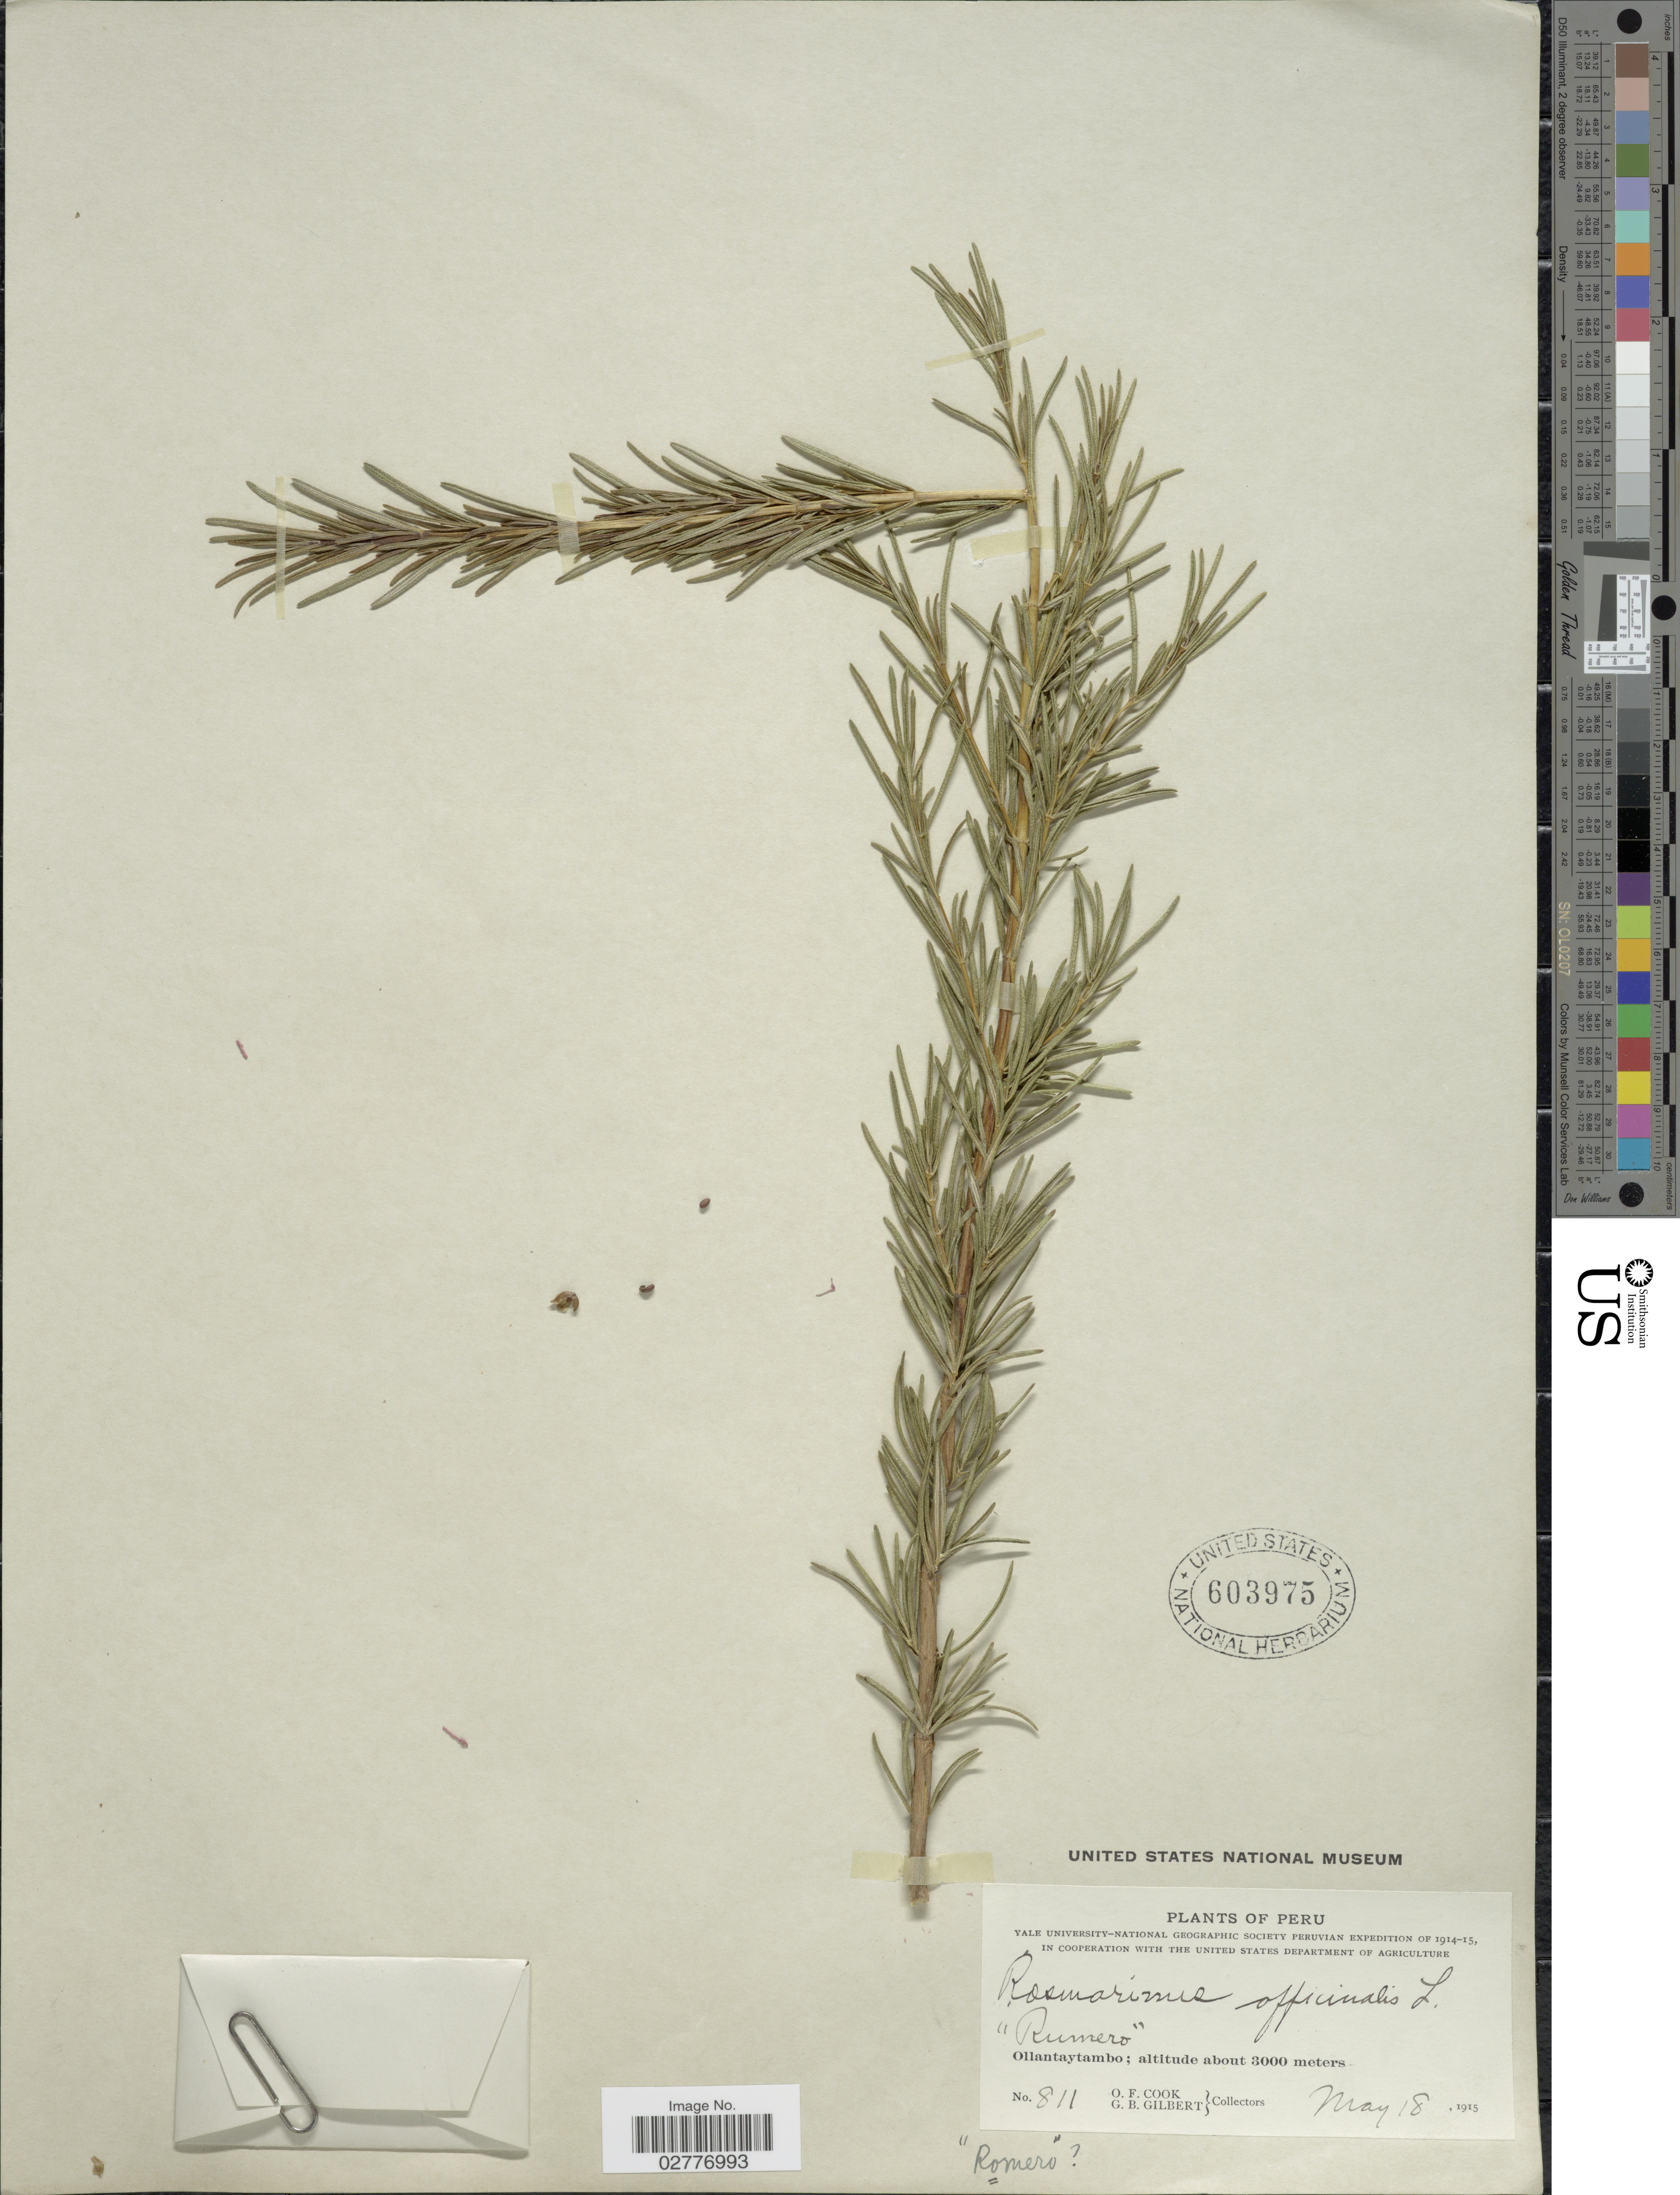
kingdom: Plantae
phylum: Tracheophyta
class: Magnoliopsida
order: Lamiales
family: Lamiaceae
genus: Rosmarinus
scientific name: Rosmarinus officinalis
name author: L.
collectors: O. F. Cook & G. B. Gilbert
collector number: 811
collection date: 1915-05-18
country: Peru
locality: Ollantaytambo.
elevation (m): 3000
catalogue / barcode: US 603975